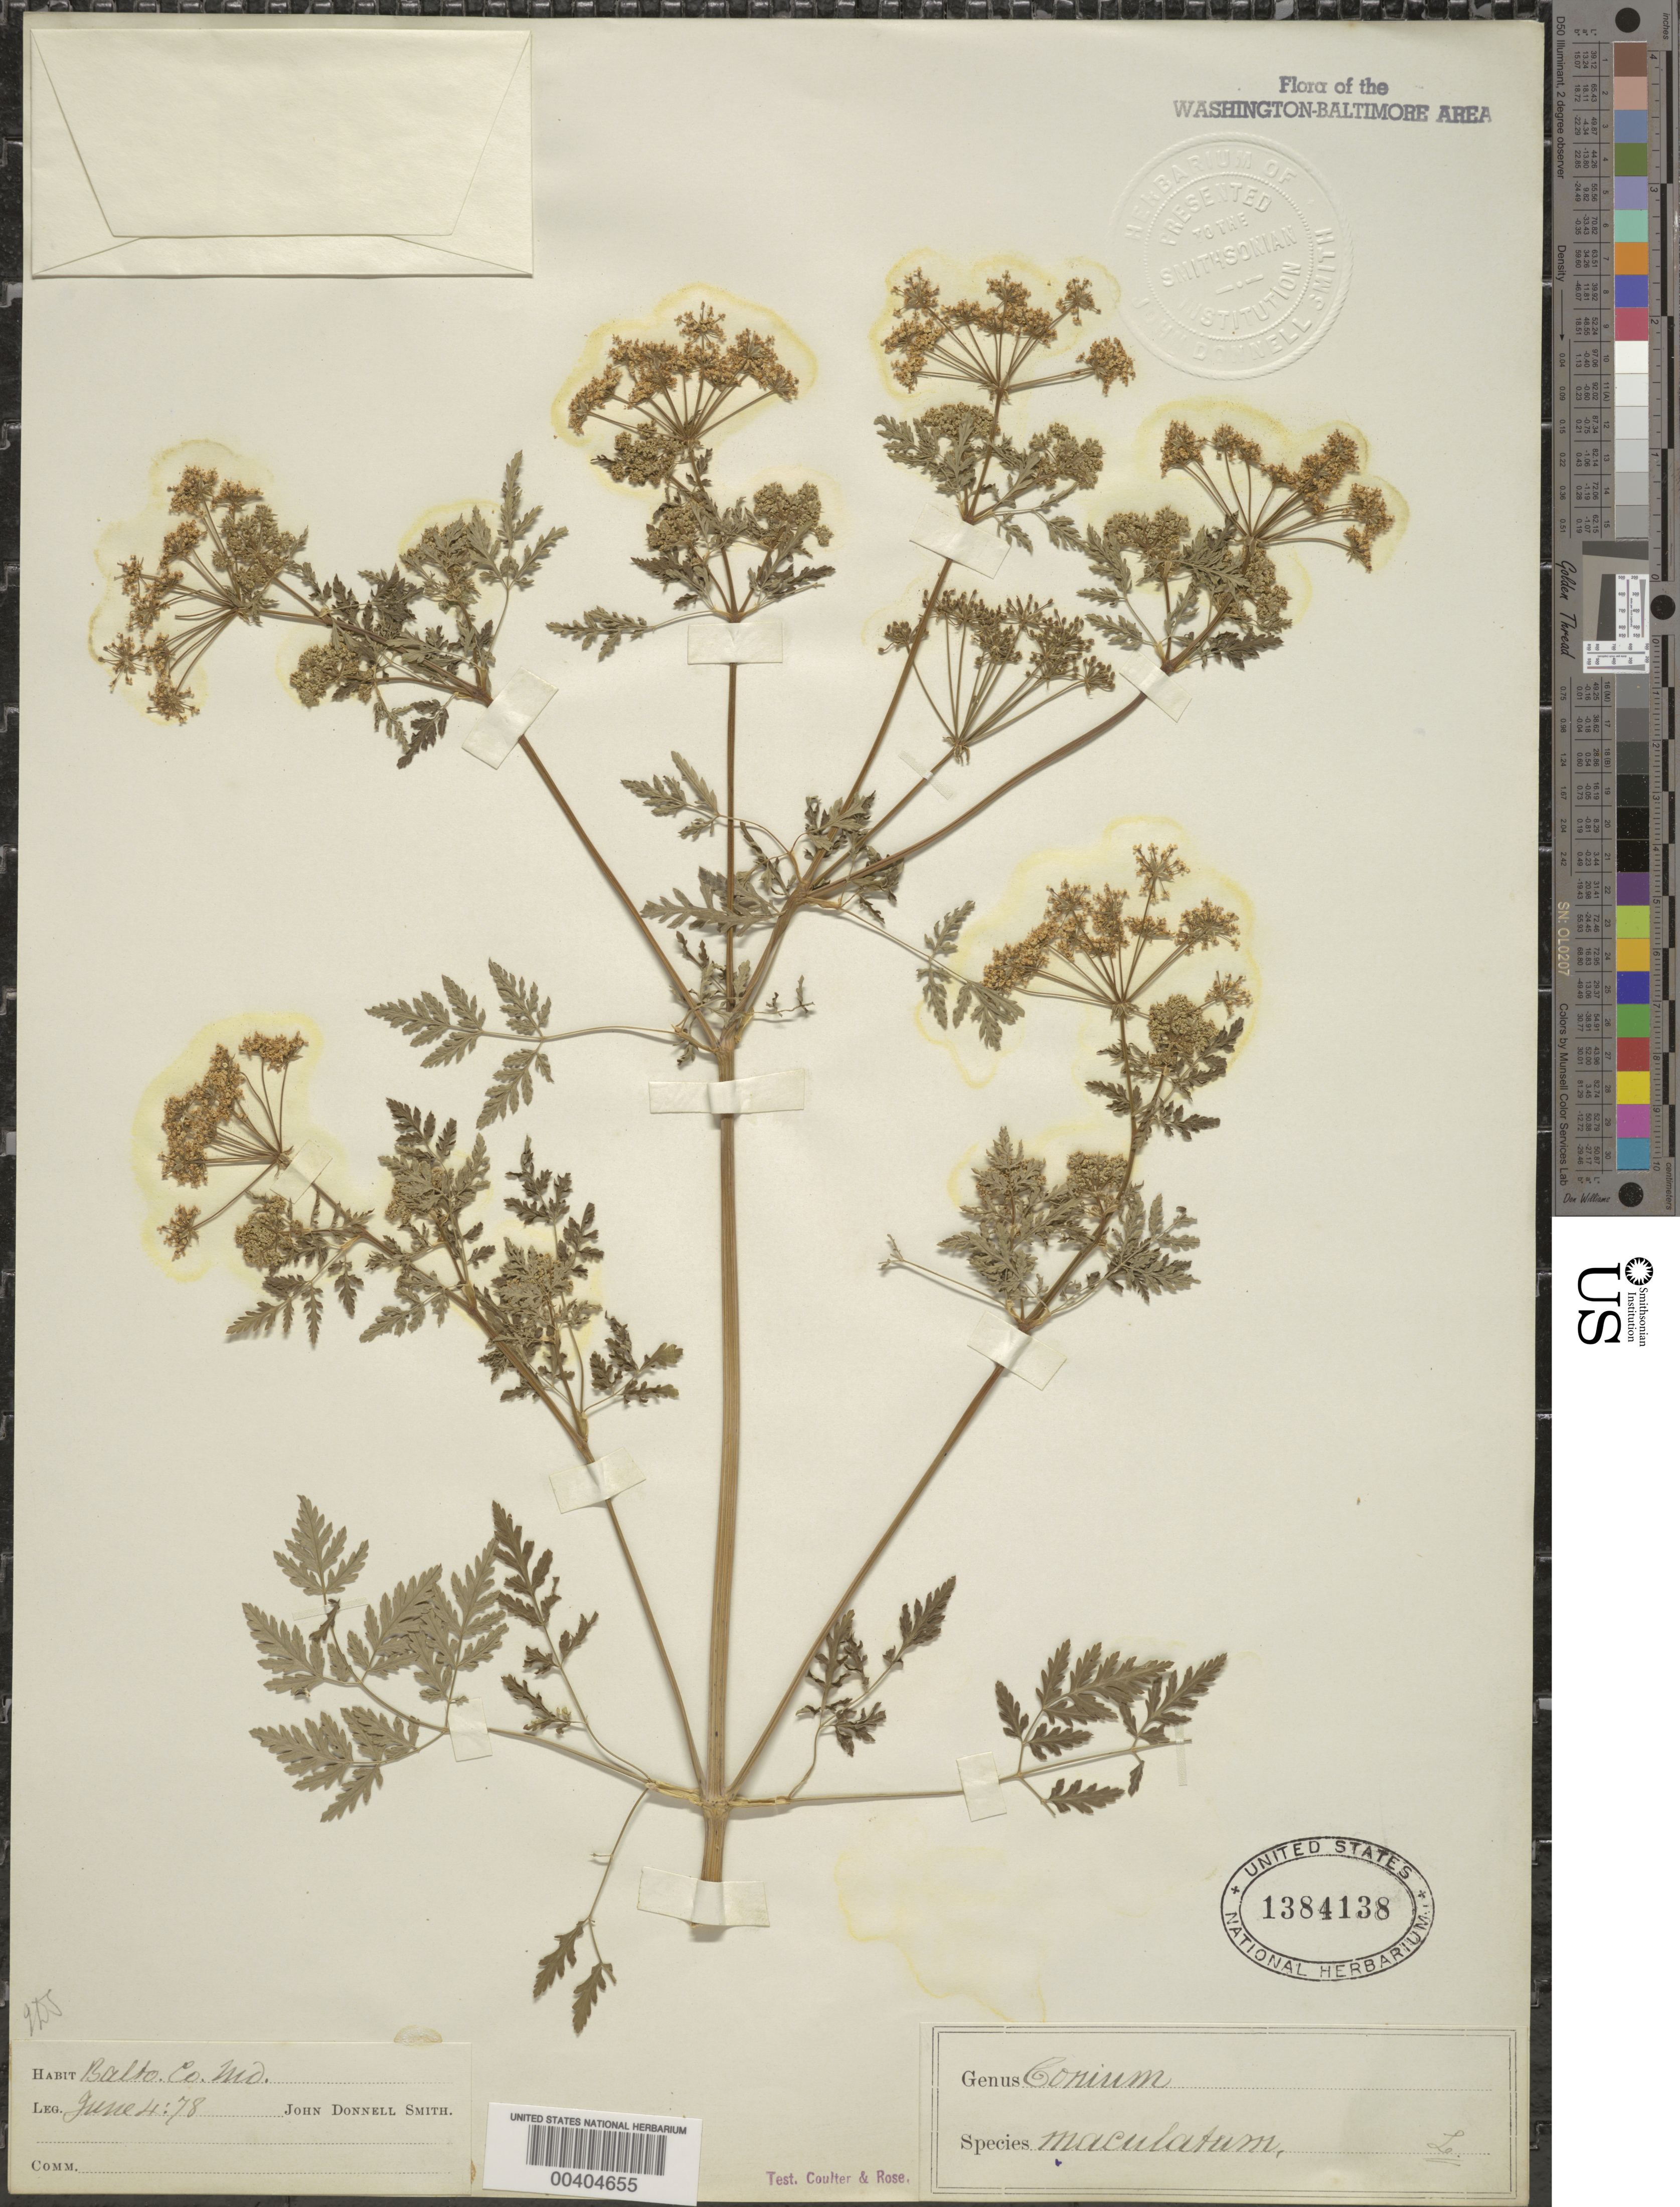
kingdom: Plantae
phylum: Tracheophyta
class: Magnoliopsida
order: Apiales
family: Apiaceae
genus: Conium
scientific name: Conium maculatum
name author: L.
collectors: J. Donnell Smith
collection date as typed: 04 Jun 1878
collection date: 1878-06-04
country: United States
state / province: Maryland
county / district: Baltimore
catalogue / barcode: US 1384138